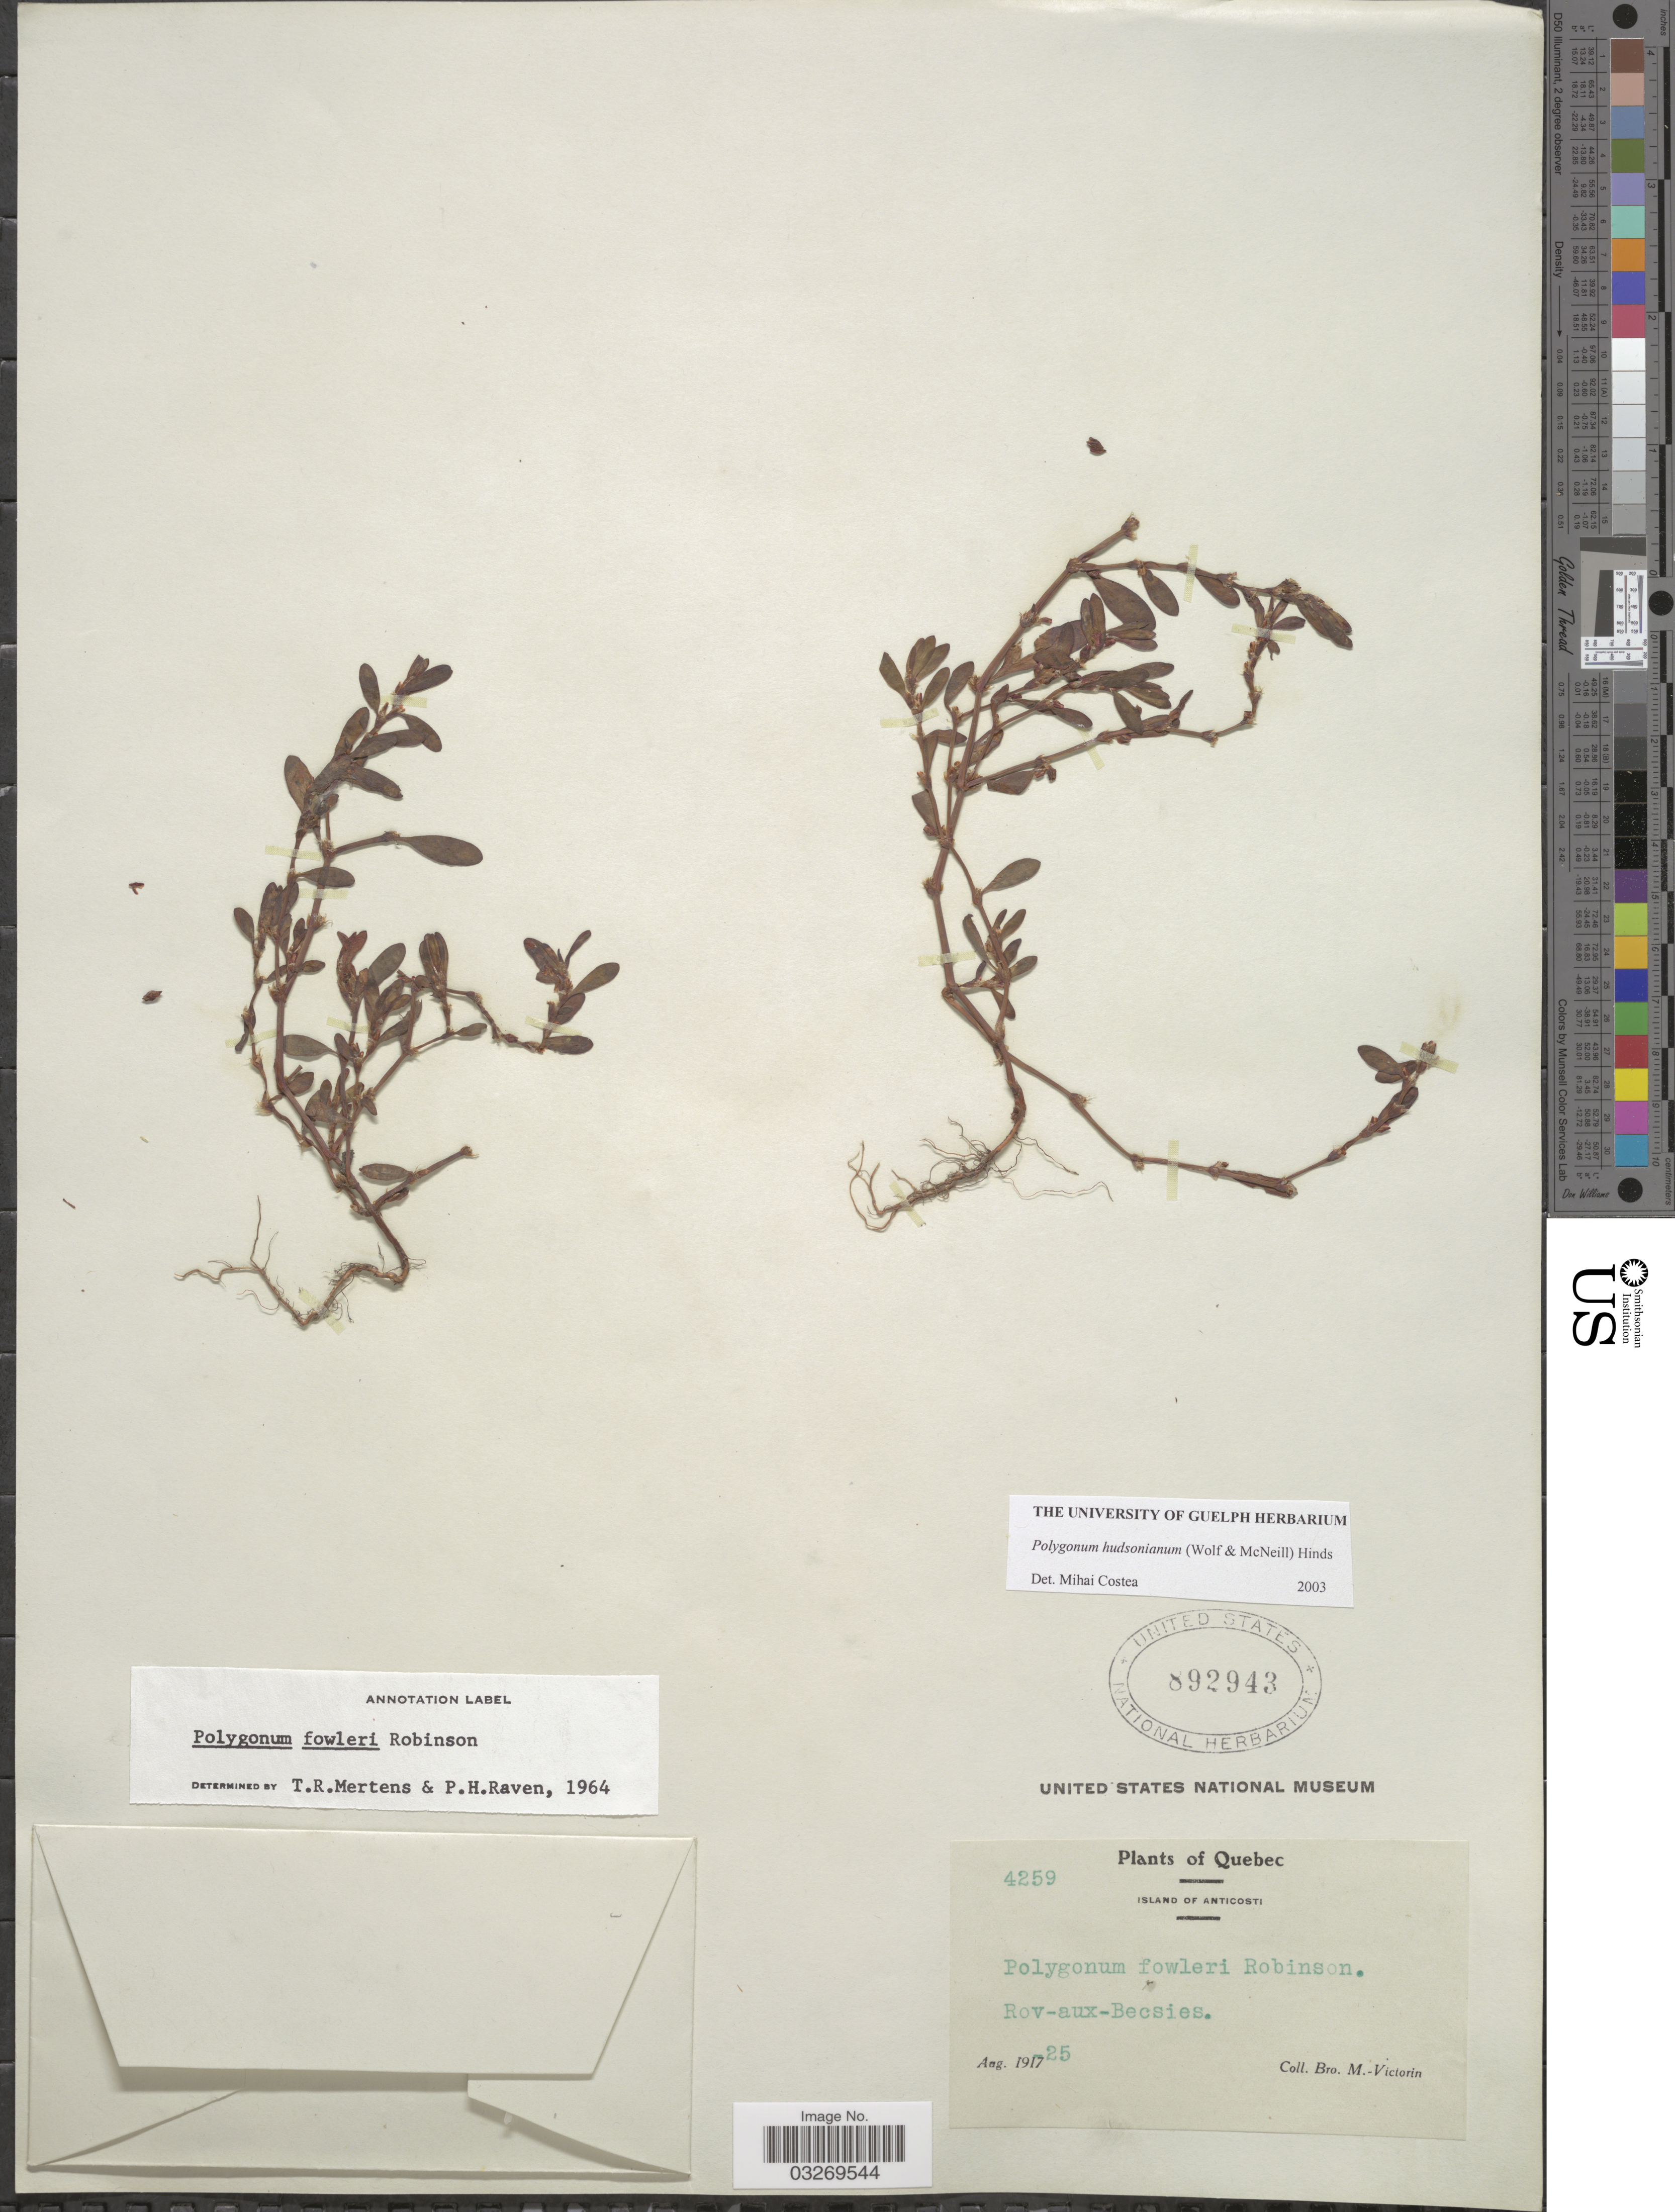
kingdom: Plantae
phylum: Tracheophyta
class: Magnoliopsida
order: Caryophyllales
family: Polygonaceae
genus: Polygonum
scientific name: Polygonum hudsonianum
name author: (S.J. Wolf & McNeill) H.R. Hinds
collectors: Fr. Marie-Victorin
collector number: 4259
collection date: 1917-08-25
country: Canada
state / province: Quebec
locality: Island of Anticosti, Rov-aux-Becsies.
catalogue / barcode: US 892943